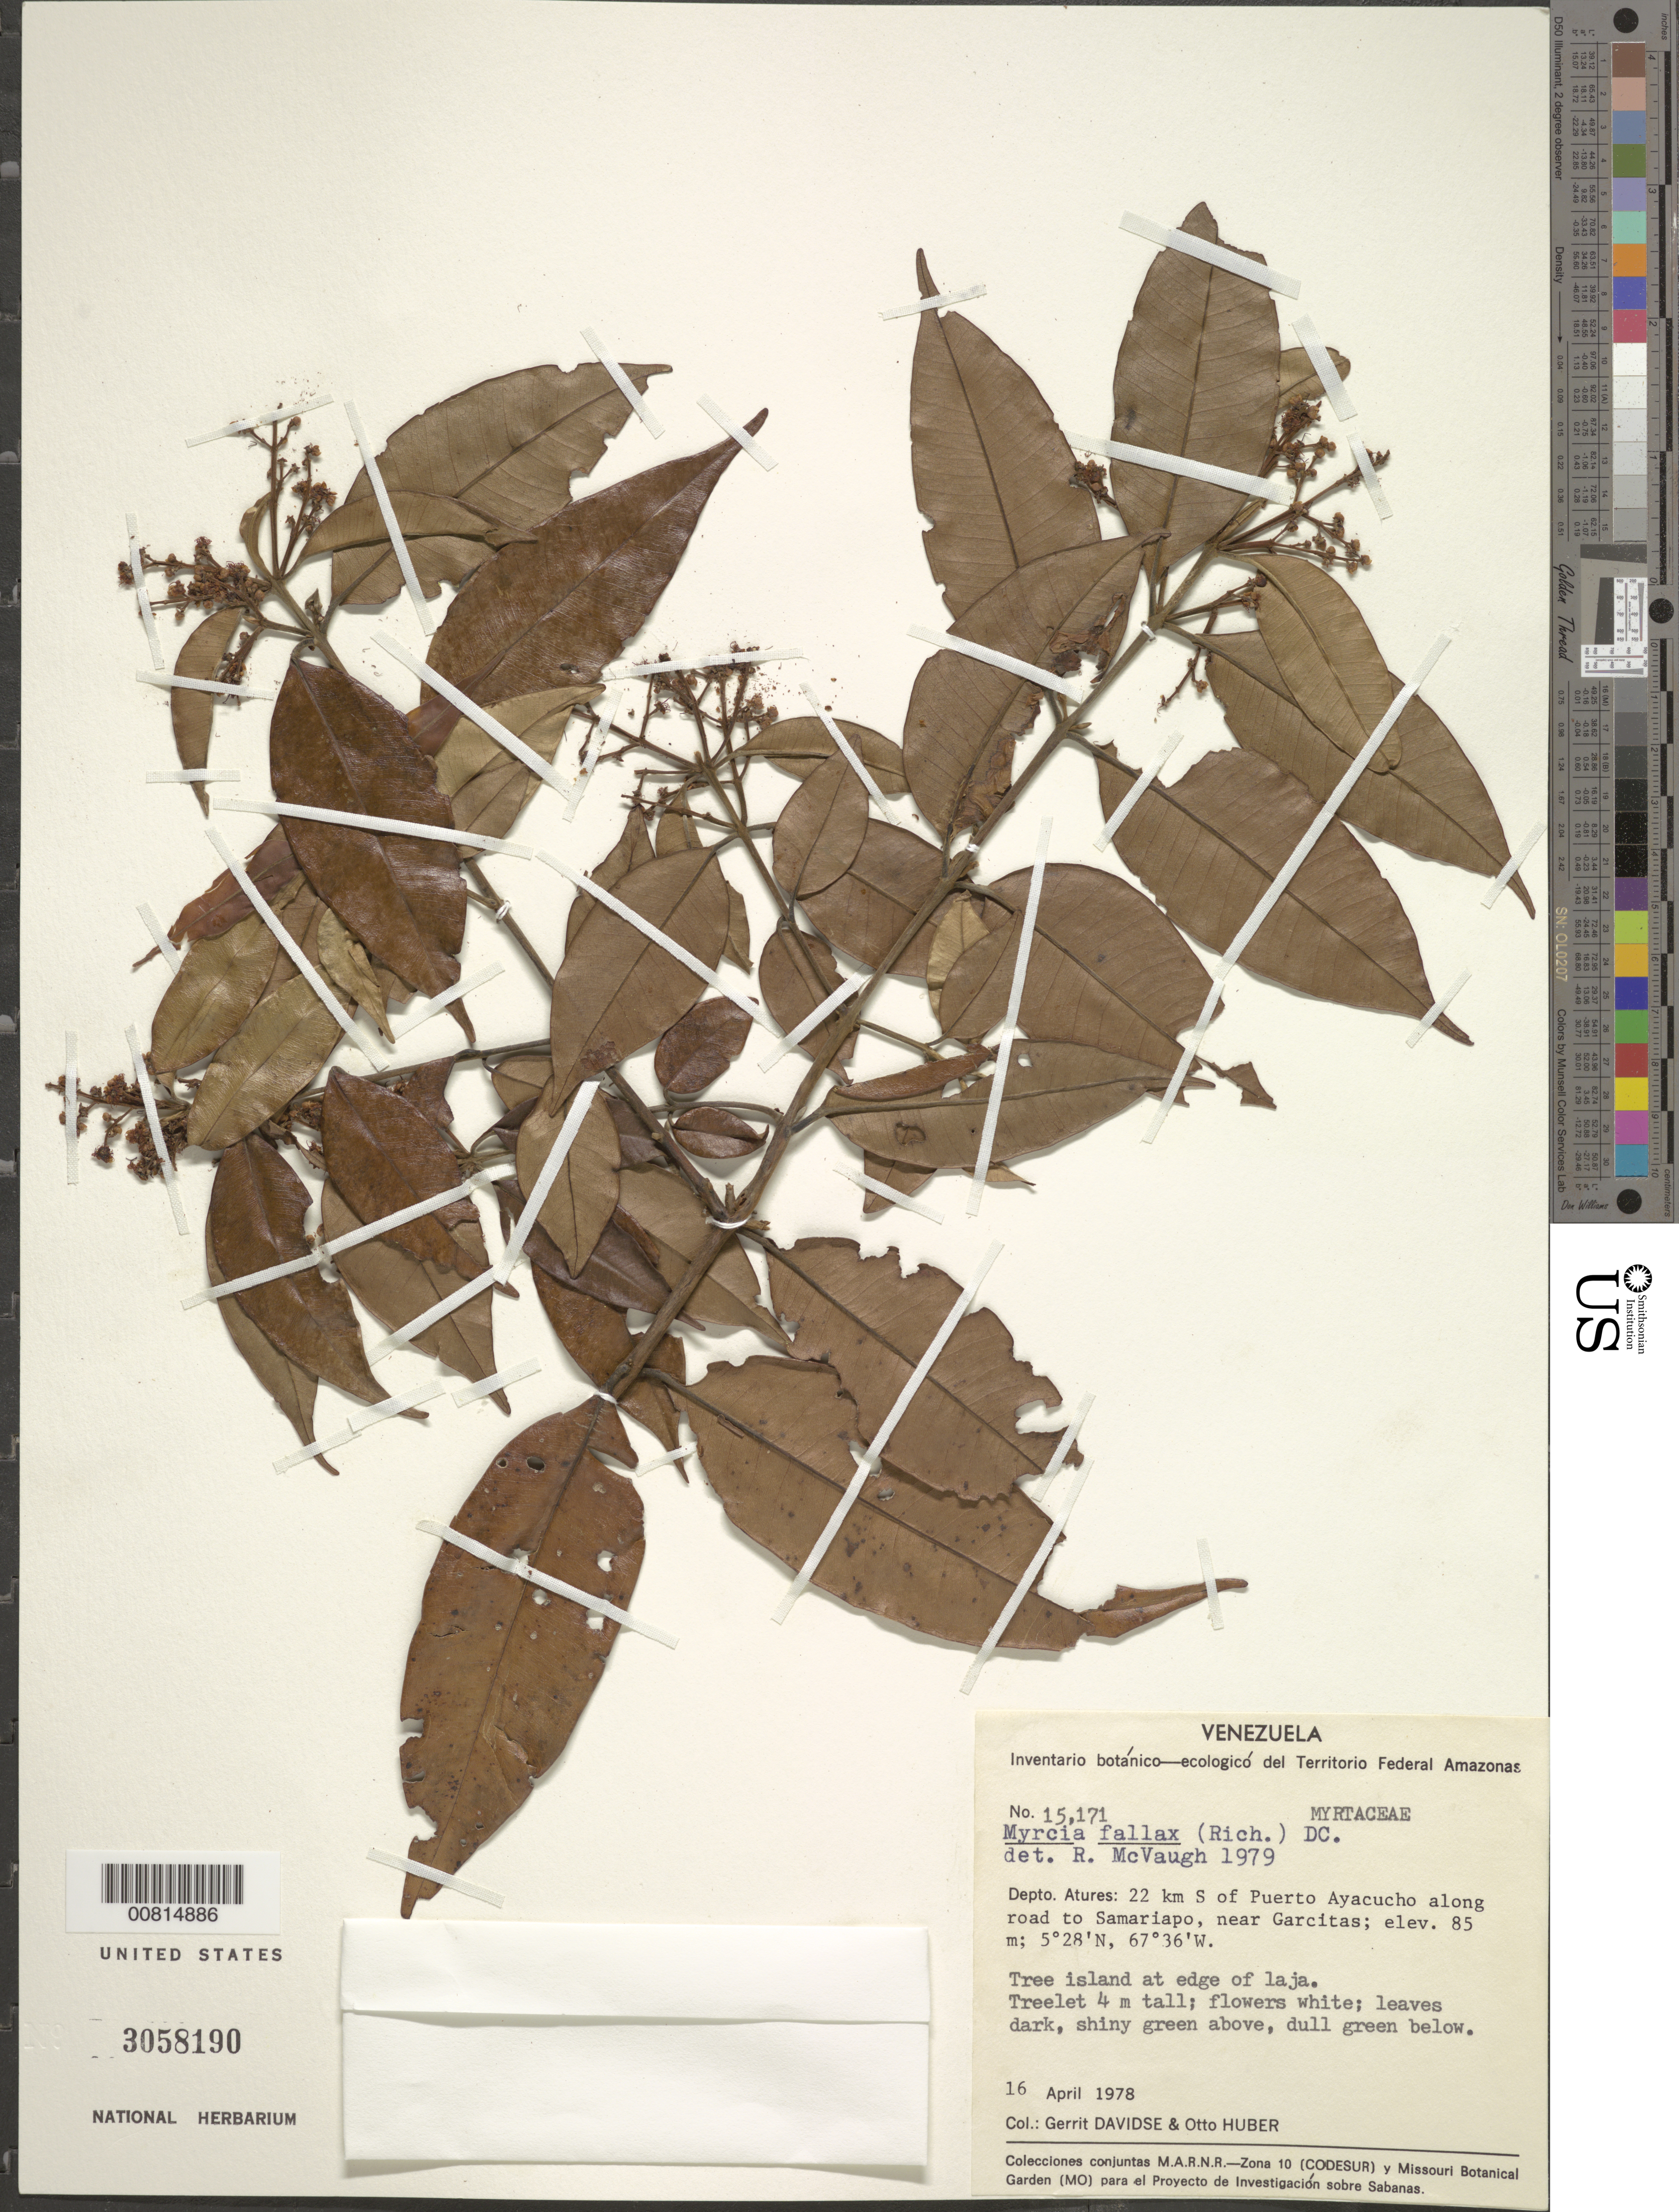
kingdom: Plantae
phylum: Tracheophyta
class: Magnoliopsida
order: Myrtales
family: Myrtaceae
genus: Myrcia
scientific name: Myrcia fallax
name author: (Rich.) DC.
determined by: McVaugh, R.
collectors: G. Davidse & O. Huber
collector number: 15171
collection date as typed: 16-Apr-78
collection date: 1978-04-16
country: Venezuela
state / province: Amazonas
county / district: Atures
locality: Puerto Ayacucho, 22 km S of along road to Samariapo, near Garcitas, Río Orinoco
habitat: Tree island at edge of laja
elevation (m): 85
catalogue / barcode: US 3058190